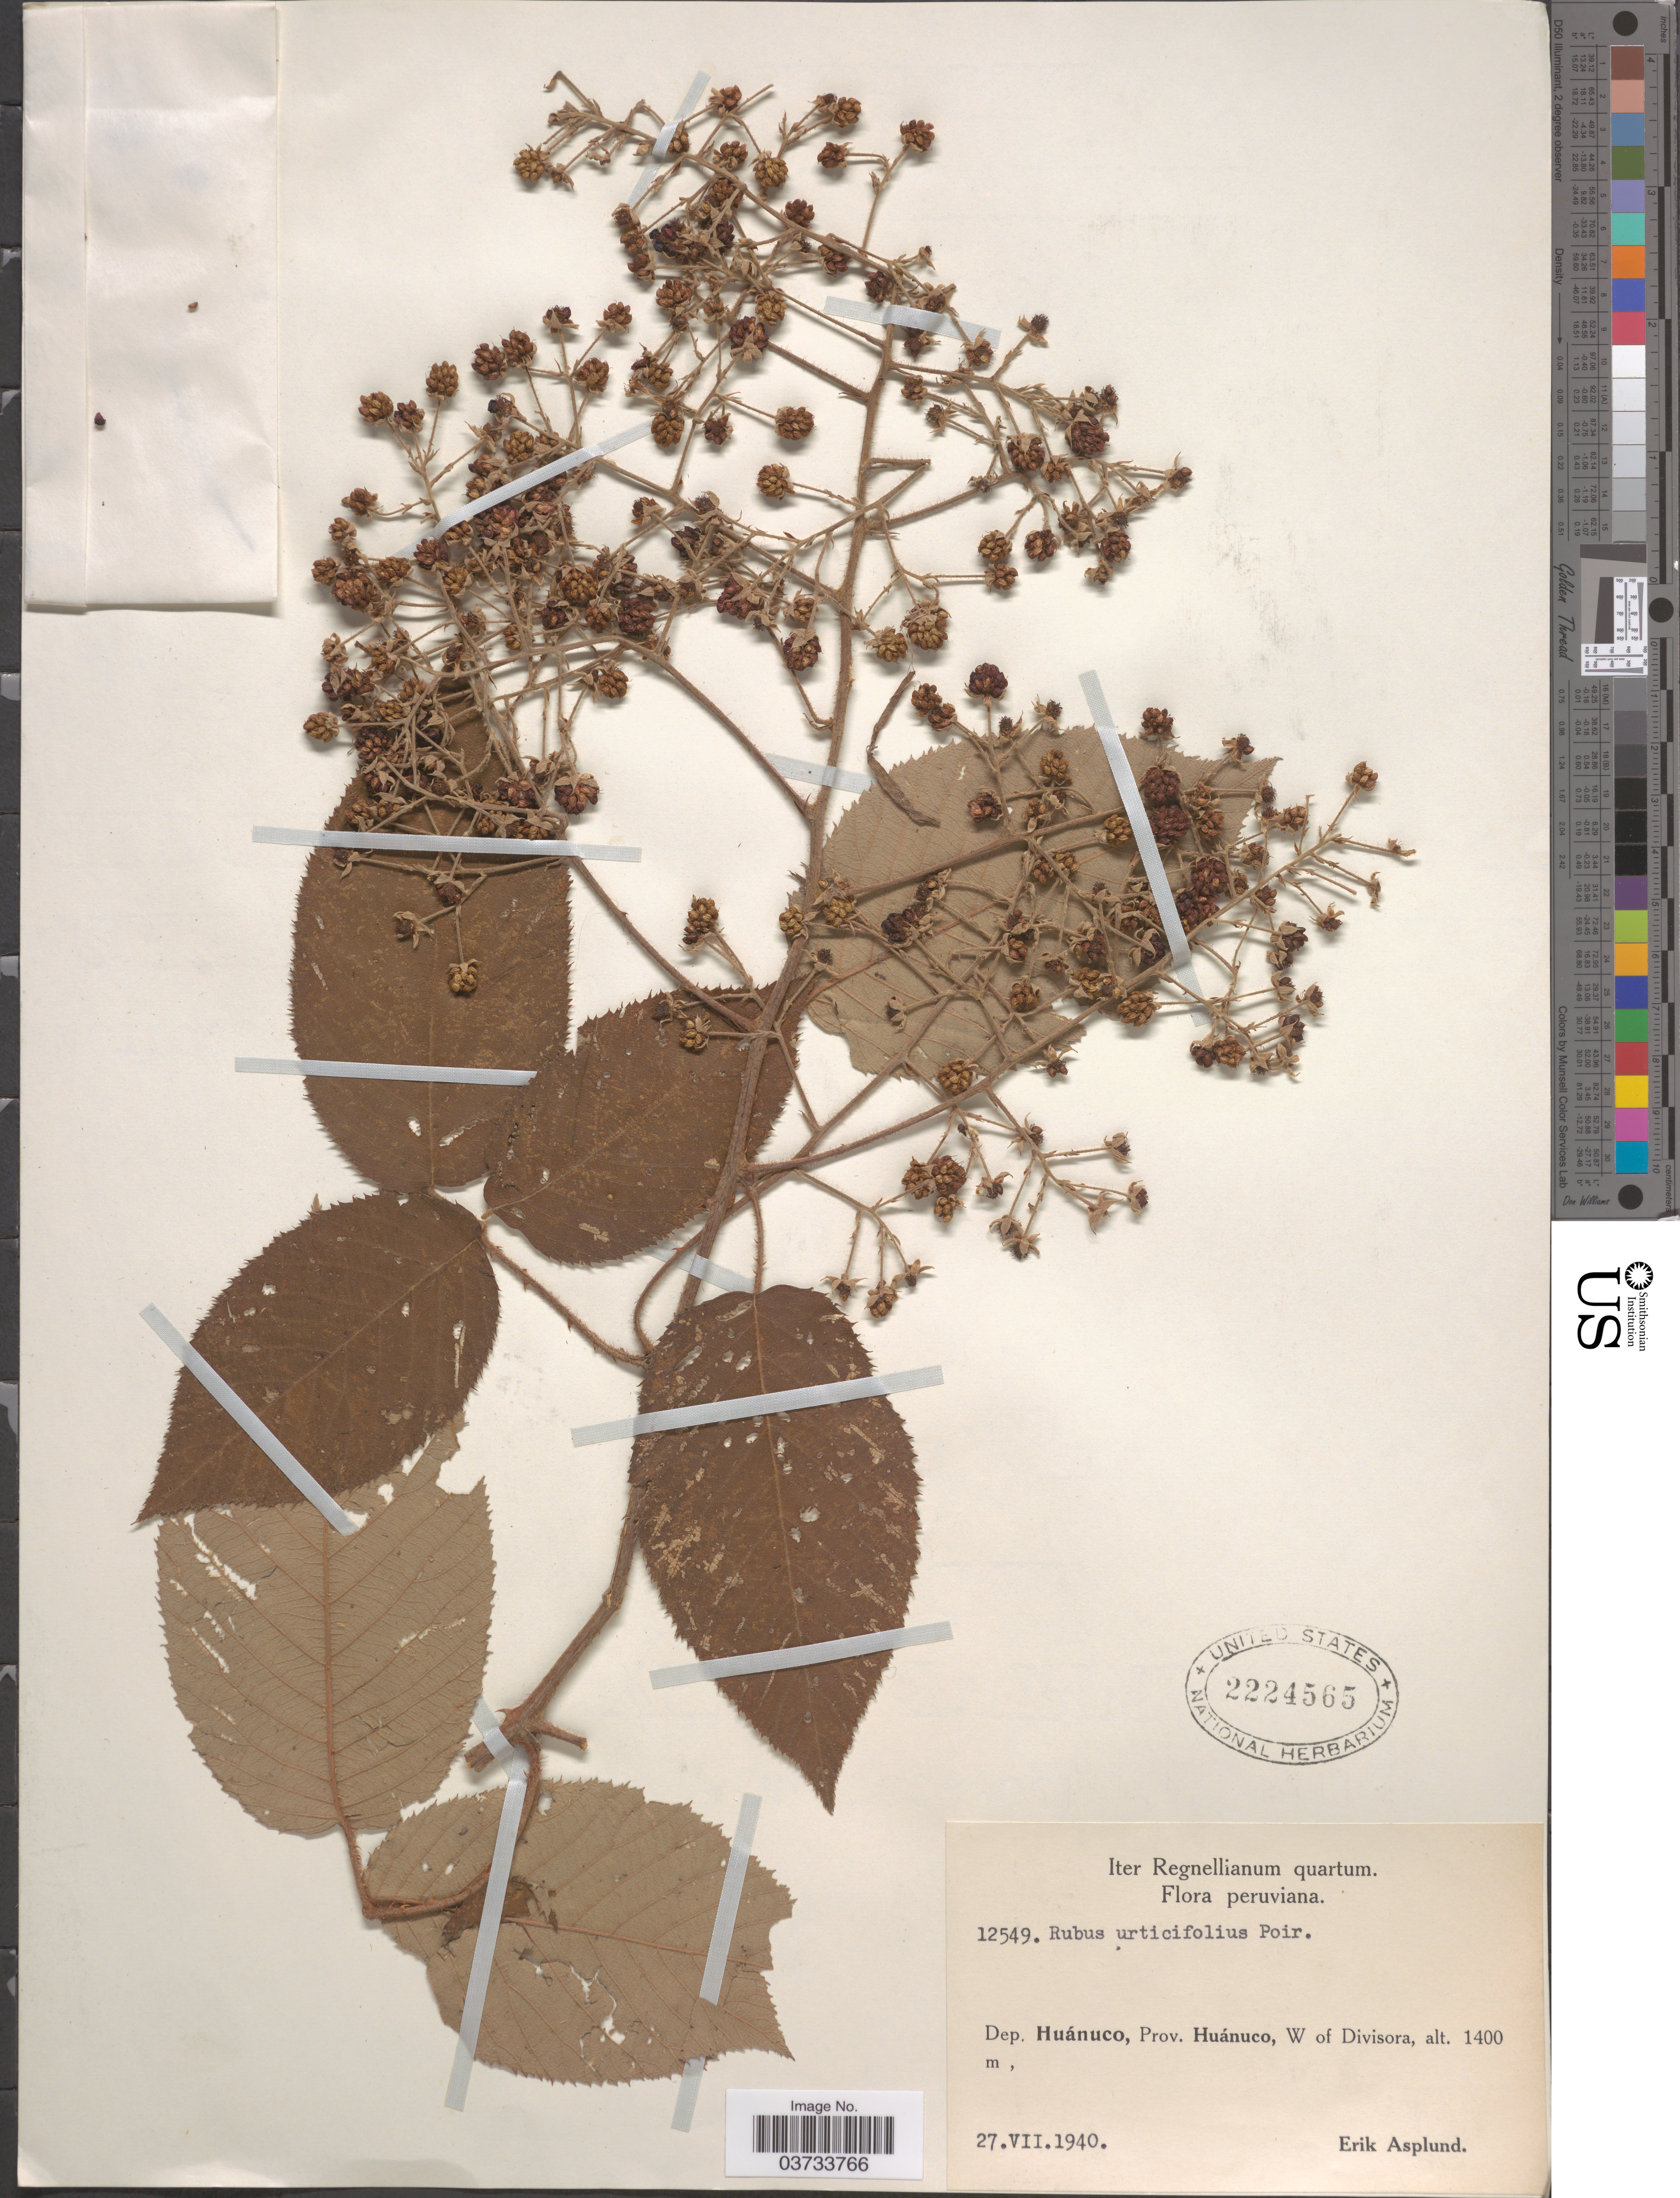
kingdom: Plantae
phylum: Tracheophyta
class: Magnoliopsida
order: Rosales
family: Rosaceae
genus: Rubus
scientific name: Rubus urticifolius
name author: Poir.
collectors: E. Asplund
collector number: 12549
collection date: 1940-07-27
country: Peru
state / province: Huánuco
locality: Dep. Huánuco, W of Divisora.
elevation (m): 1400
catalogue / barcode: US 2224565